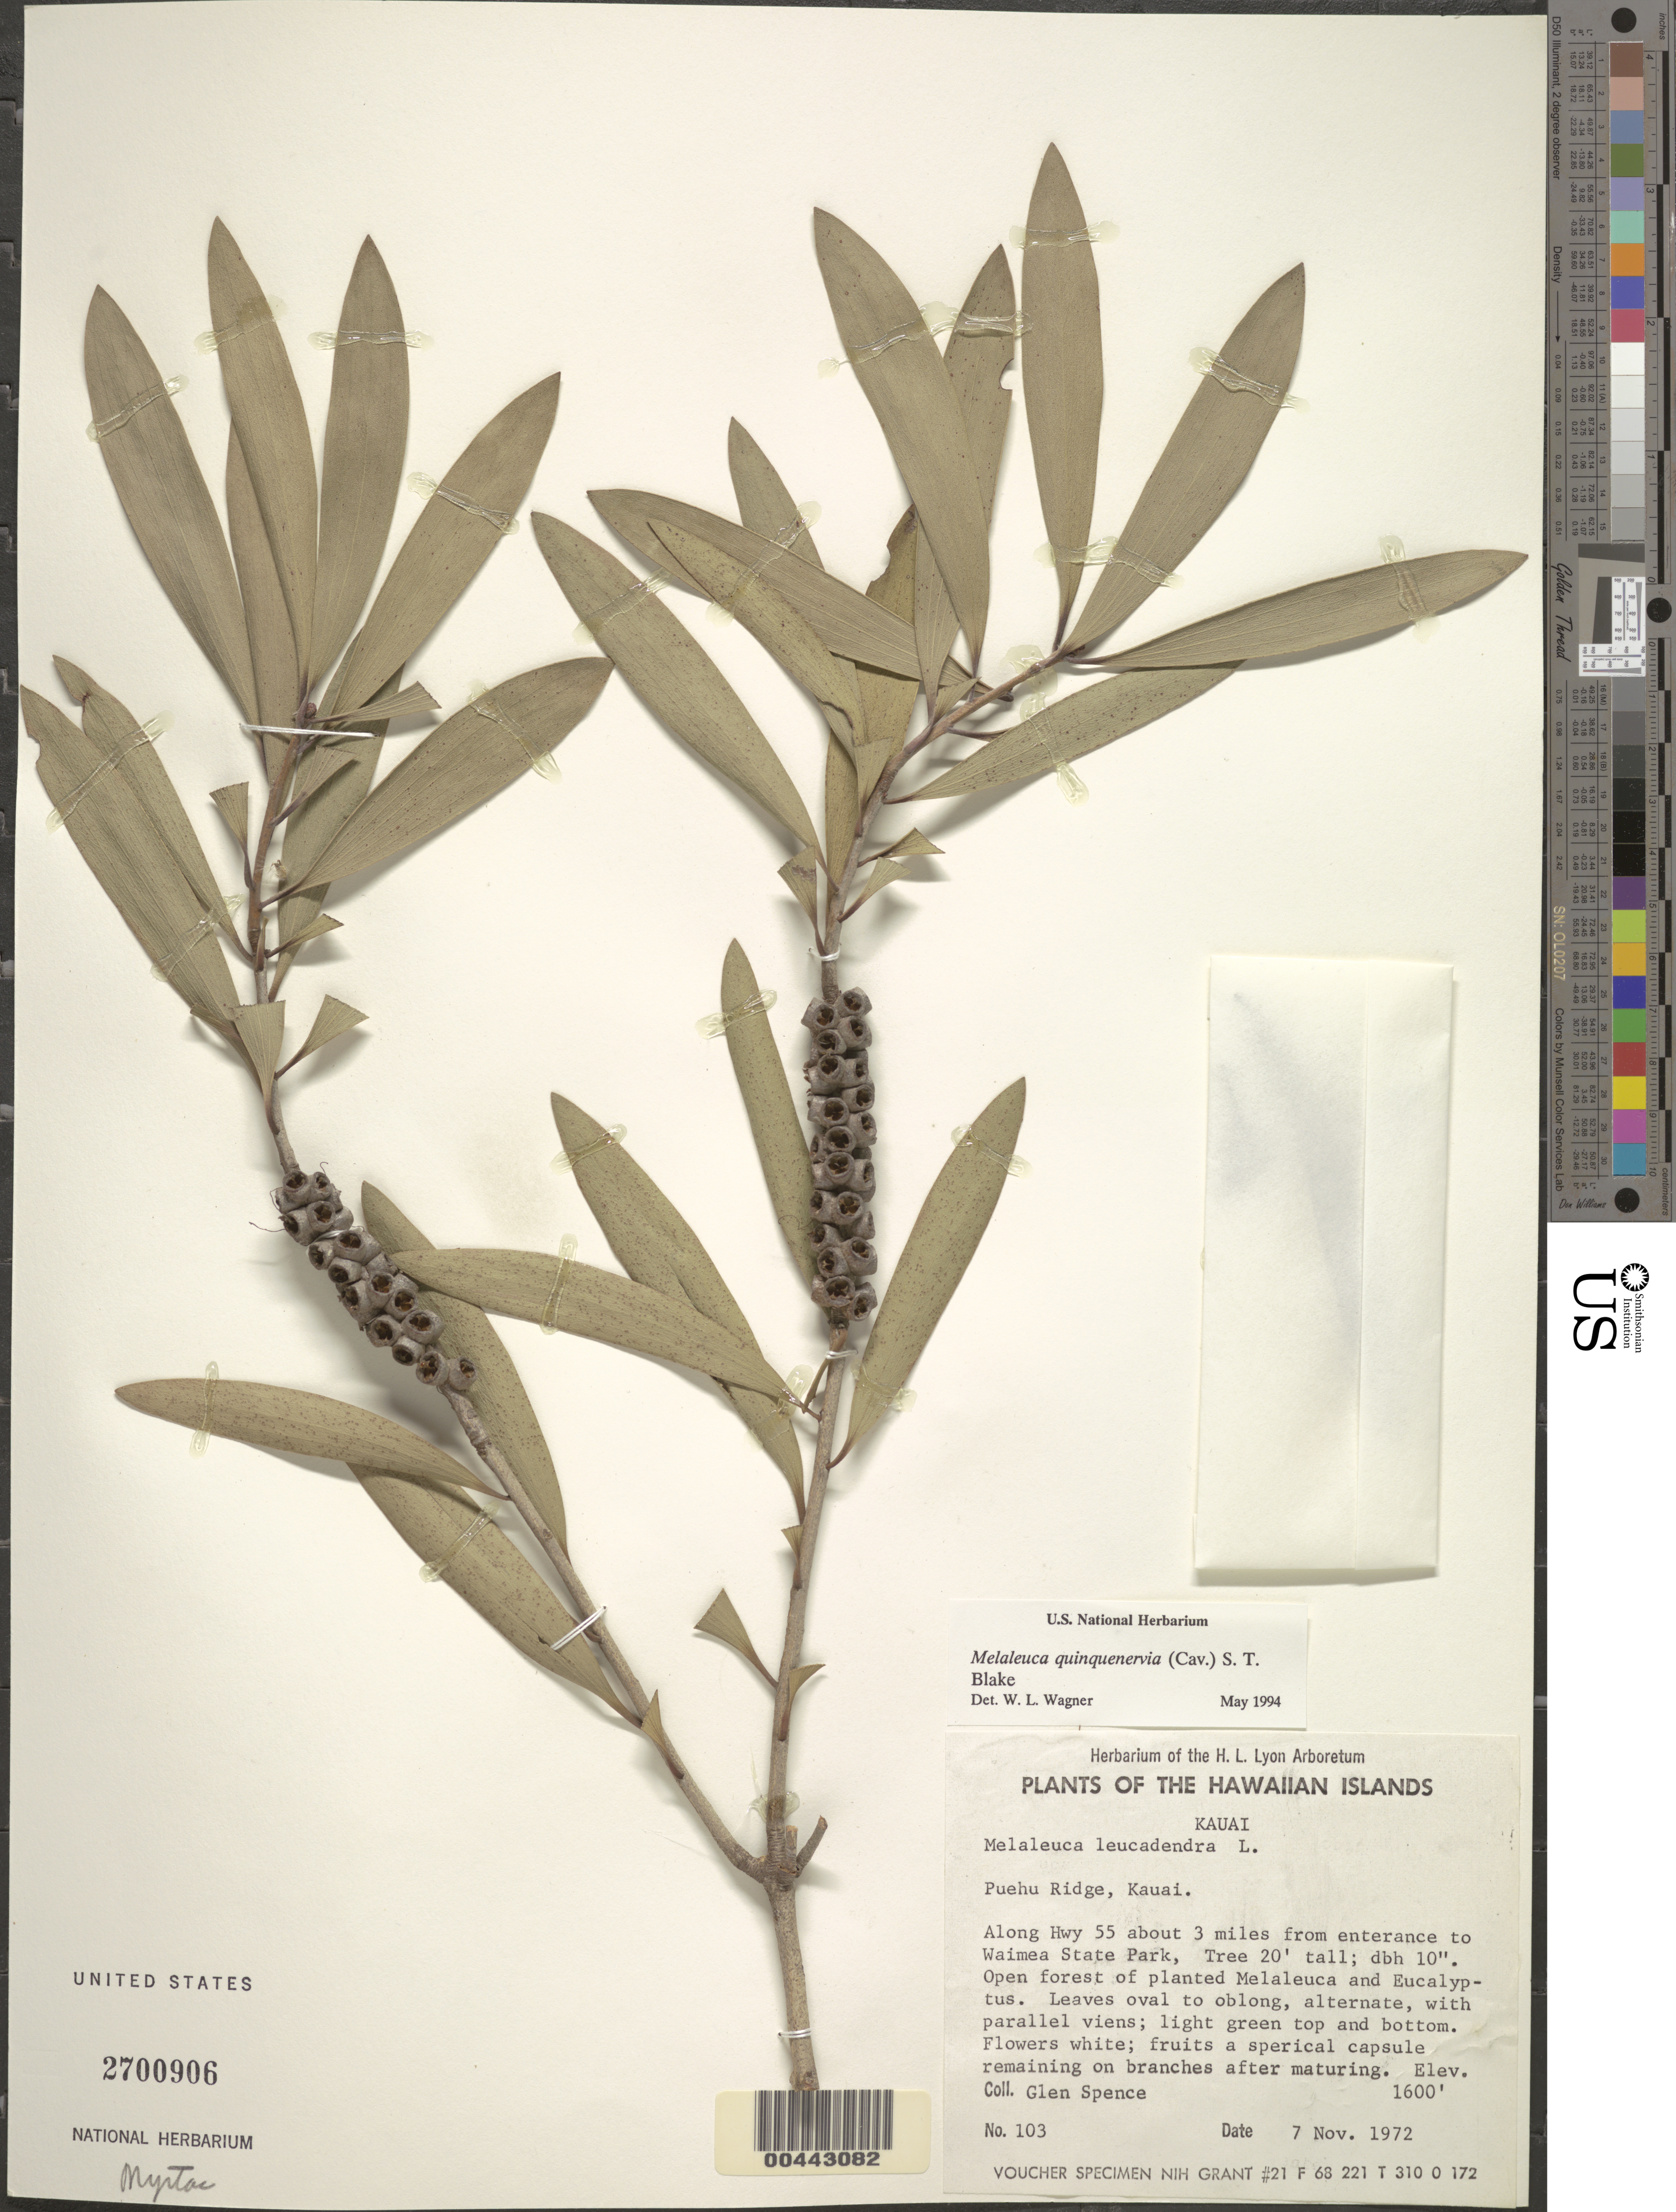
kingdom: Plantae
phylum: Tracheophyta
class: Magnoliopsida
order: Myrtales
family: Myrtaceae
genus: Melaleuca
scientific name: Melaleuca quinquenervia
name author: (Cav.) S.T. Blake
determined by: Wagner, W. L., (BOT), Smithsonian Institution - National Museum of Natural History (UNITED STATES)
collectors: G. Spence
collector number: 103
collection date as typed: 7 Nov 1972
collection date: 1972-11-07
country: United States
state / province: Hawaii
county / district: Kauai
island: Kaua'i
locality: Puehu Ridge, along highway 55 about 3 miles from entrance to Waimea State park.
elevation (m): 488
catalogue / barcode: US 2700906